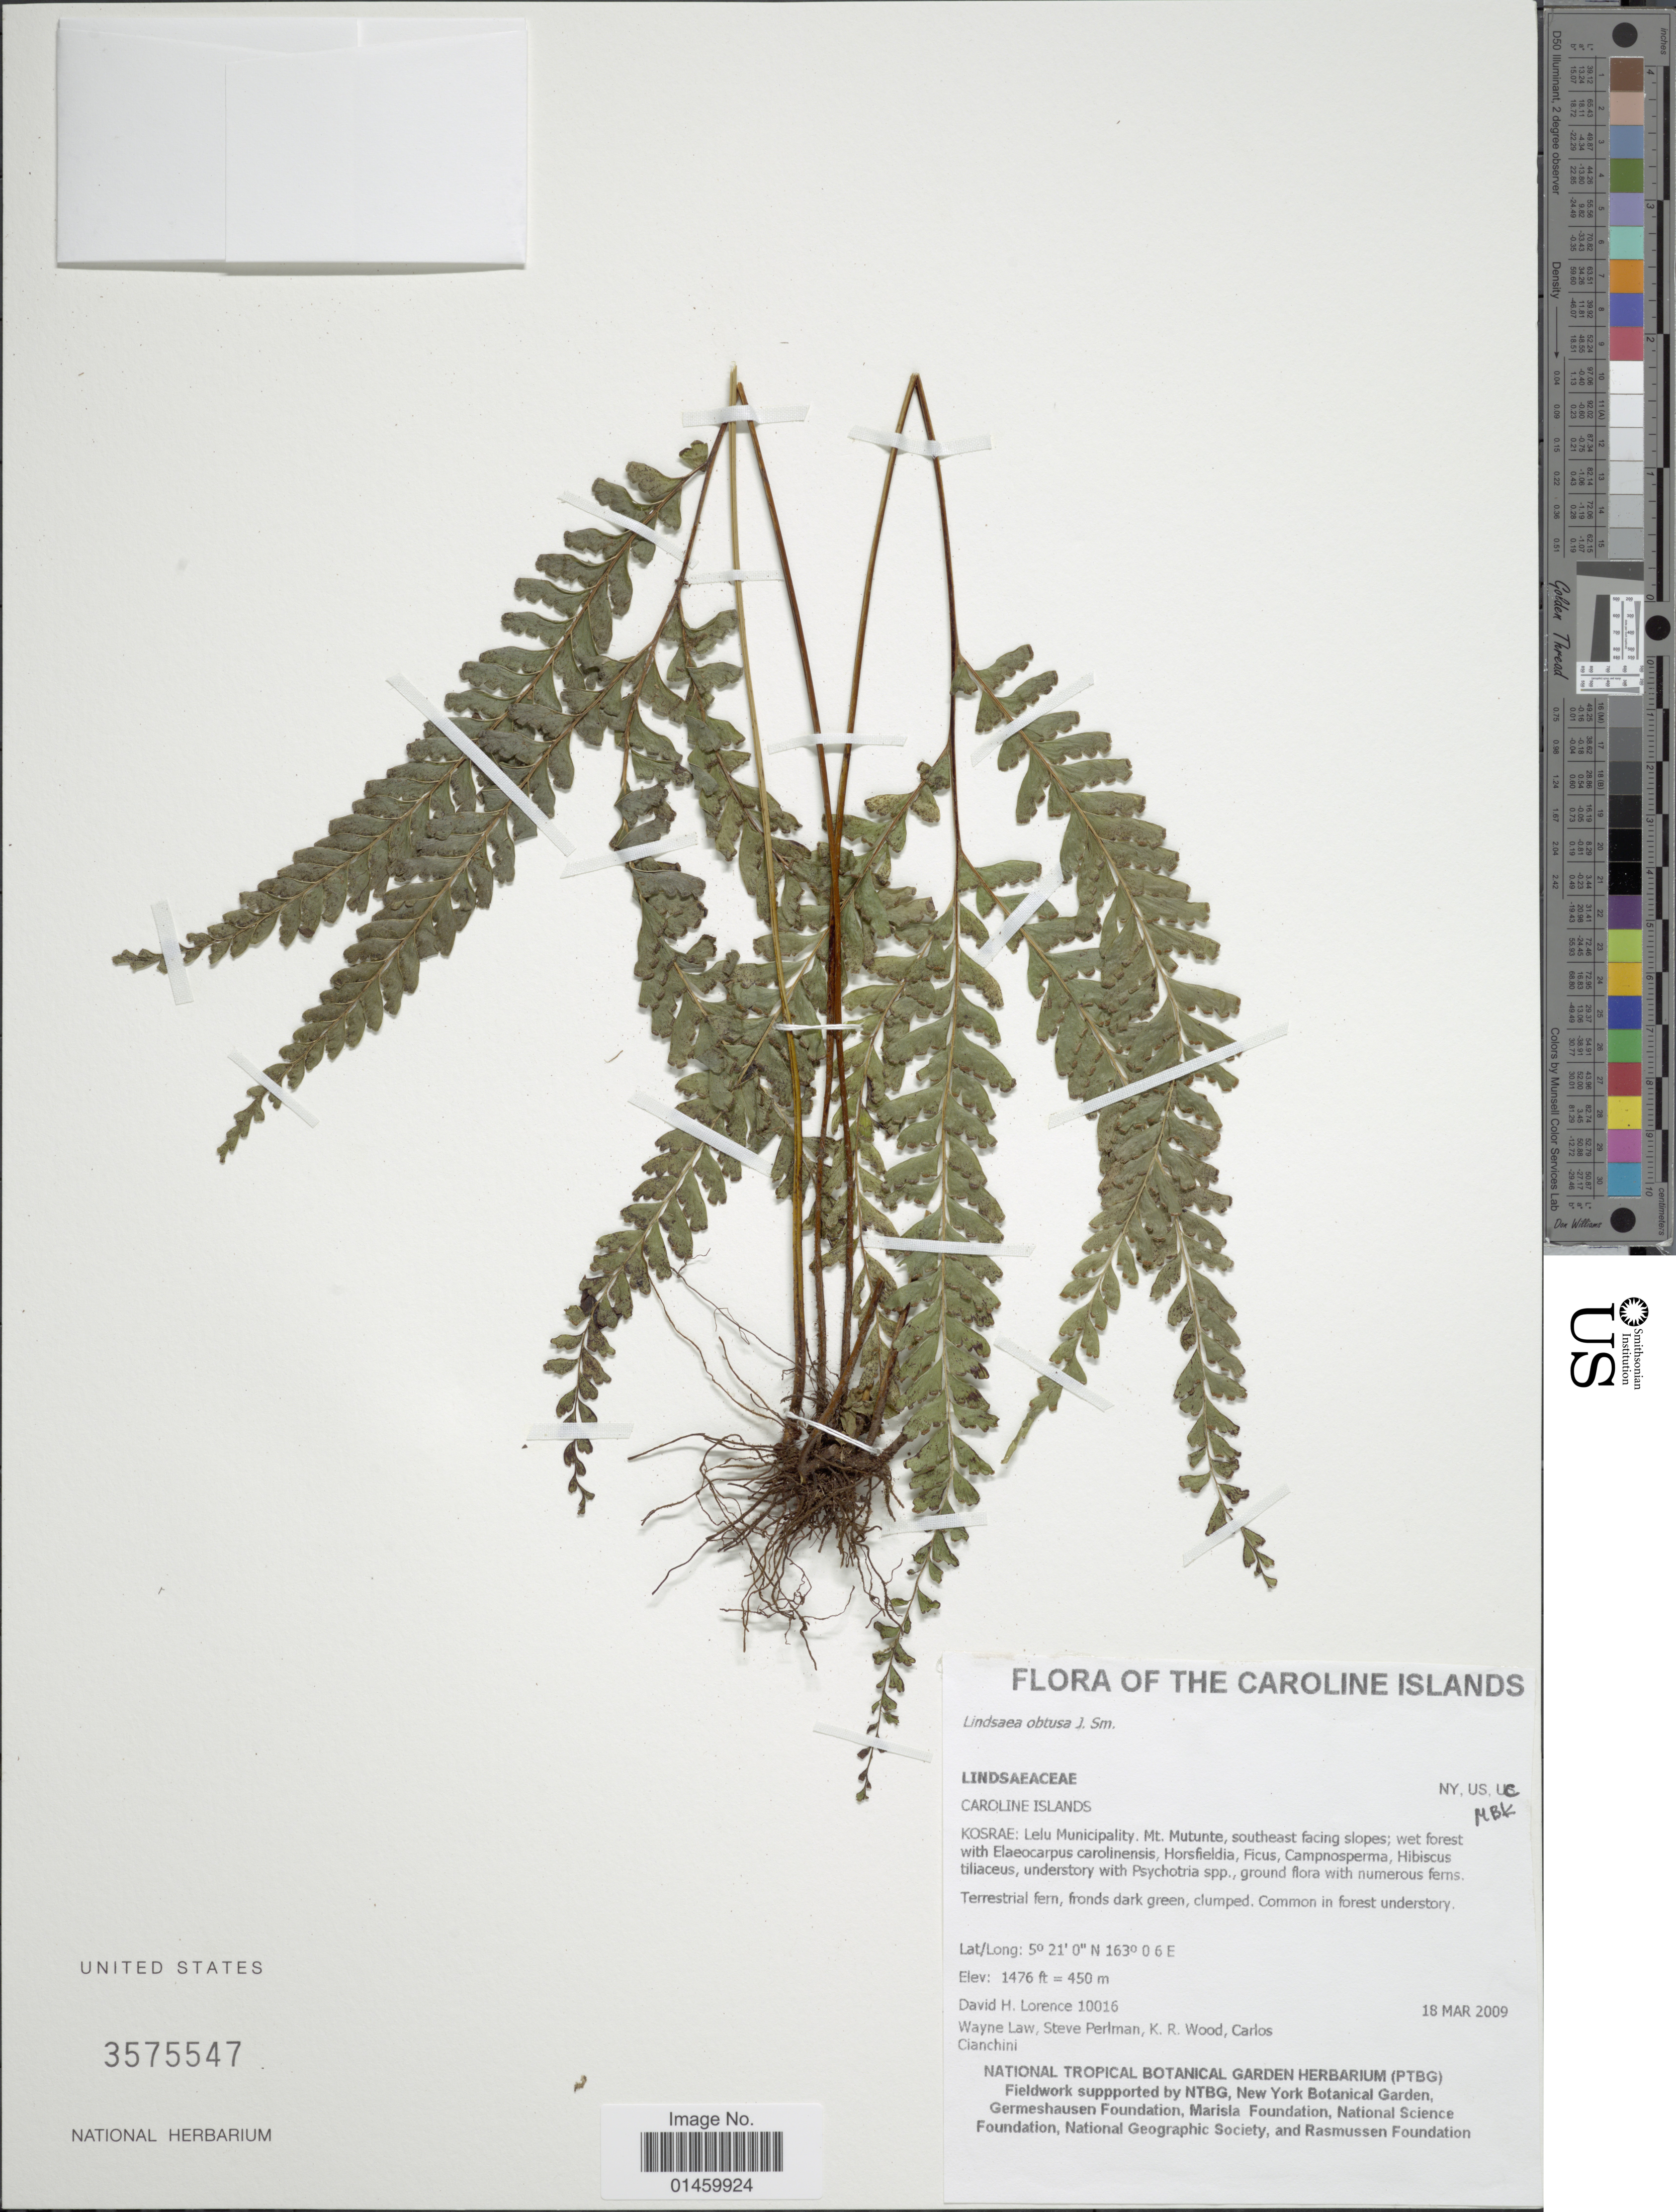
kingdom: Plantae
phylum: Tracheophyta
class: Polypodiopsida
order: Polypodiales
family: Lindsaeaceae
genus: Lindsaea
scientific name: Lindsaea obtusa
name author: J. Sm. ex Hook.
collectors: D. Lorence, W. Law, S. Perlman, K. R. Wood & C. Cianchini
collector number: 10016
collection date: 2009-03-18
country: Micronesia, Federated States of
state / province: Kosrae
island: Lelu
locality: The Caroline Islands. Kosrae: Lelu Municipality. Mt. Mutunte, southeast facing slopes.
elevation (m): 450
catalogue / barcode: US 3575547